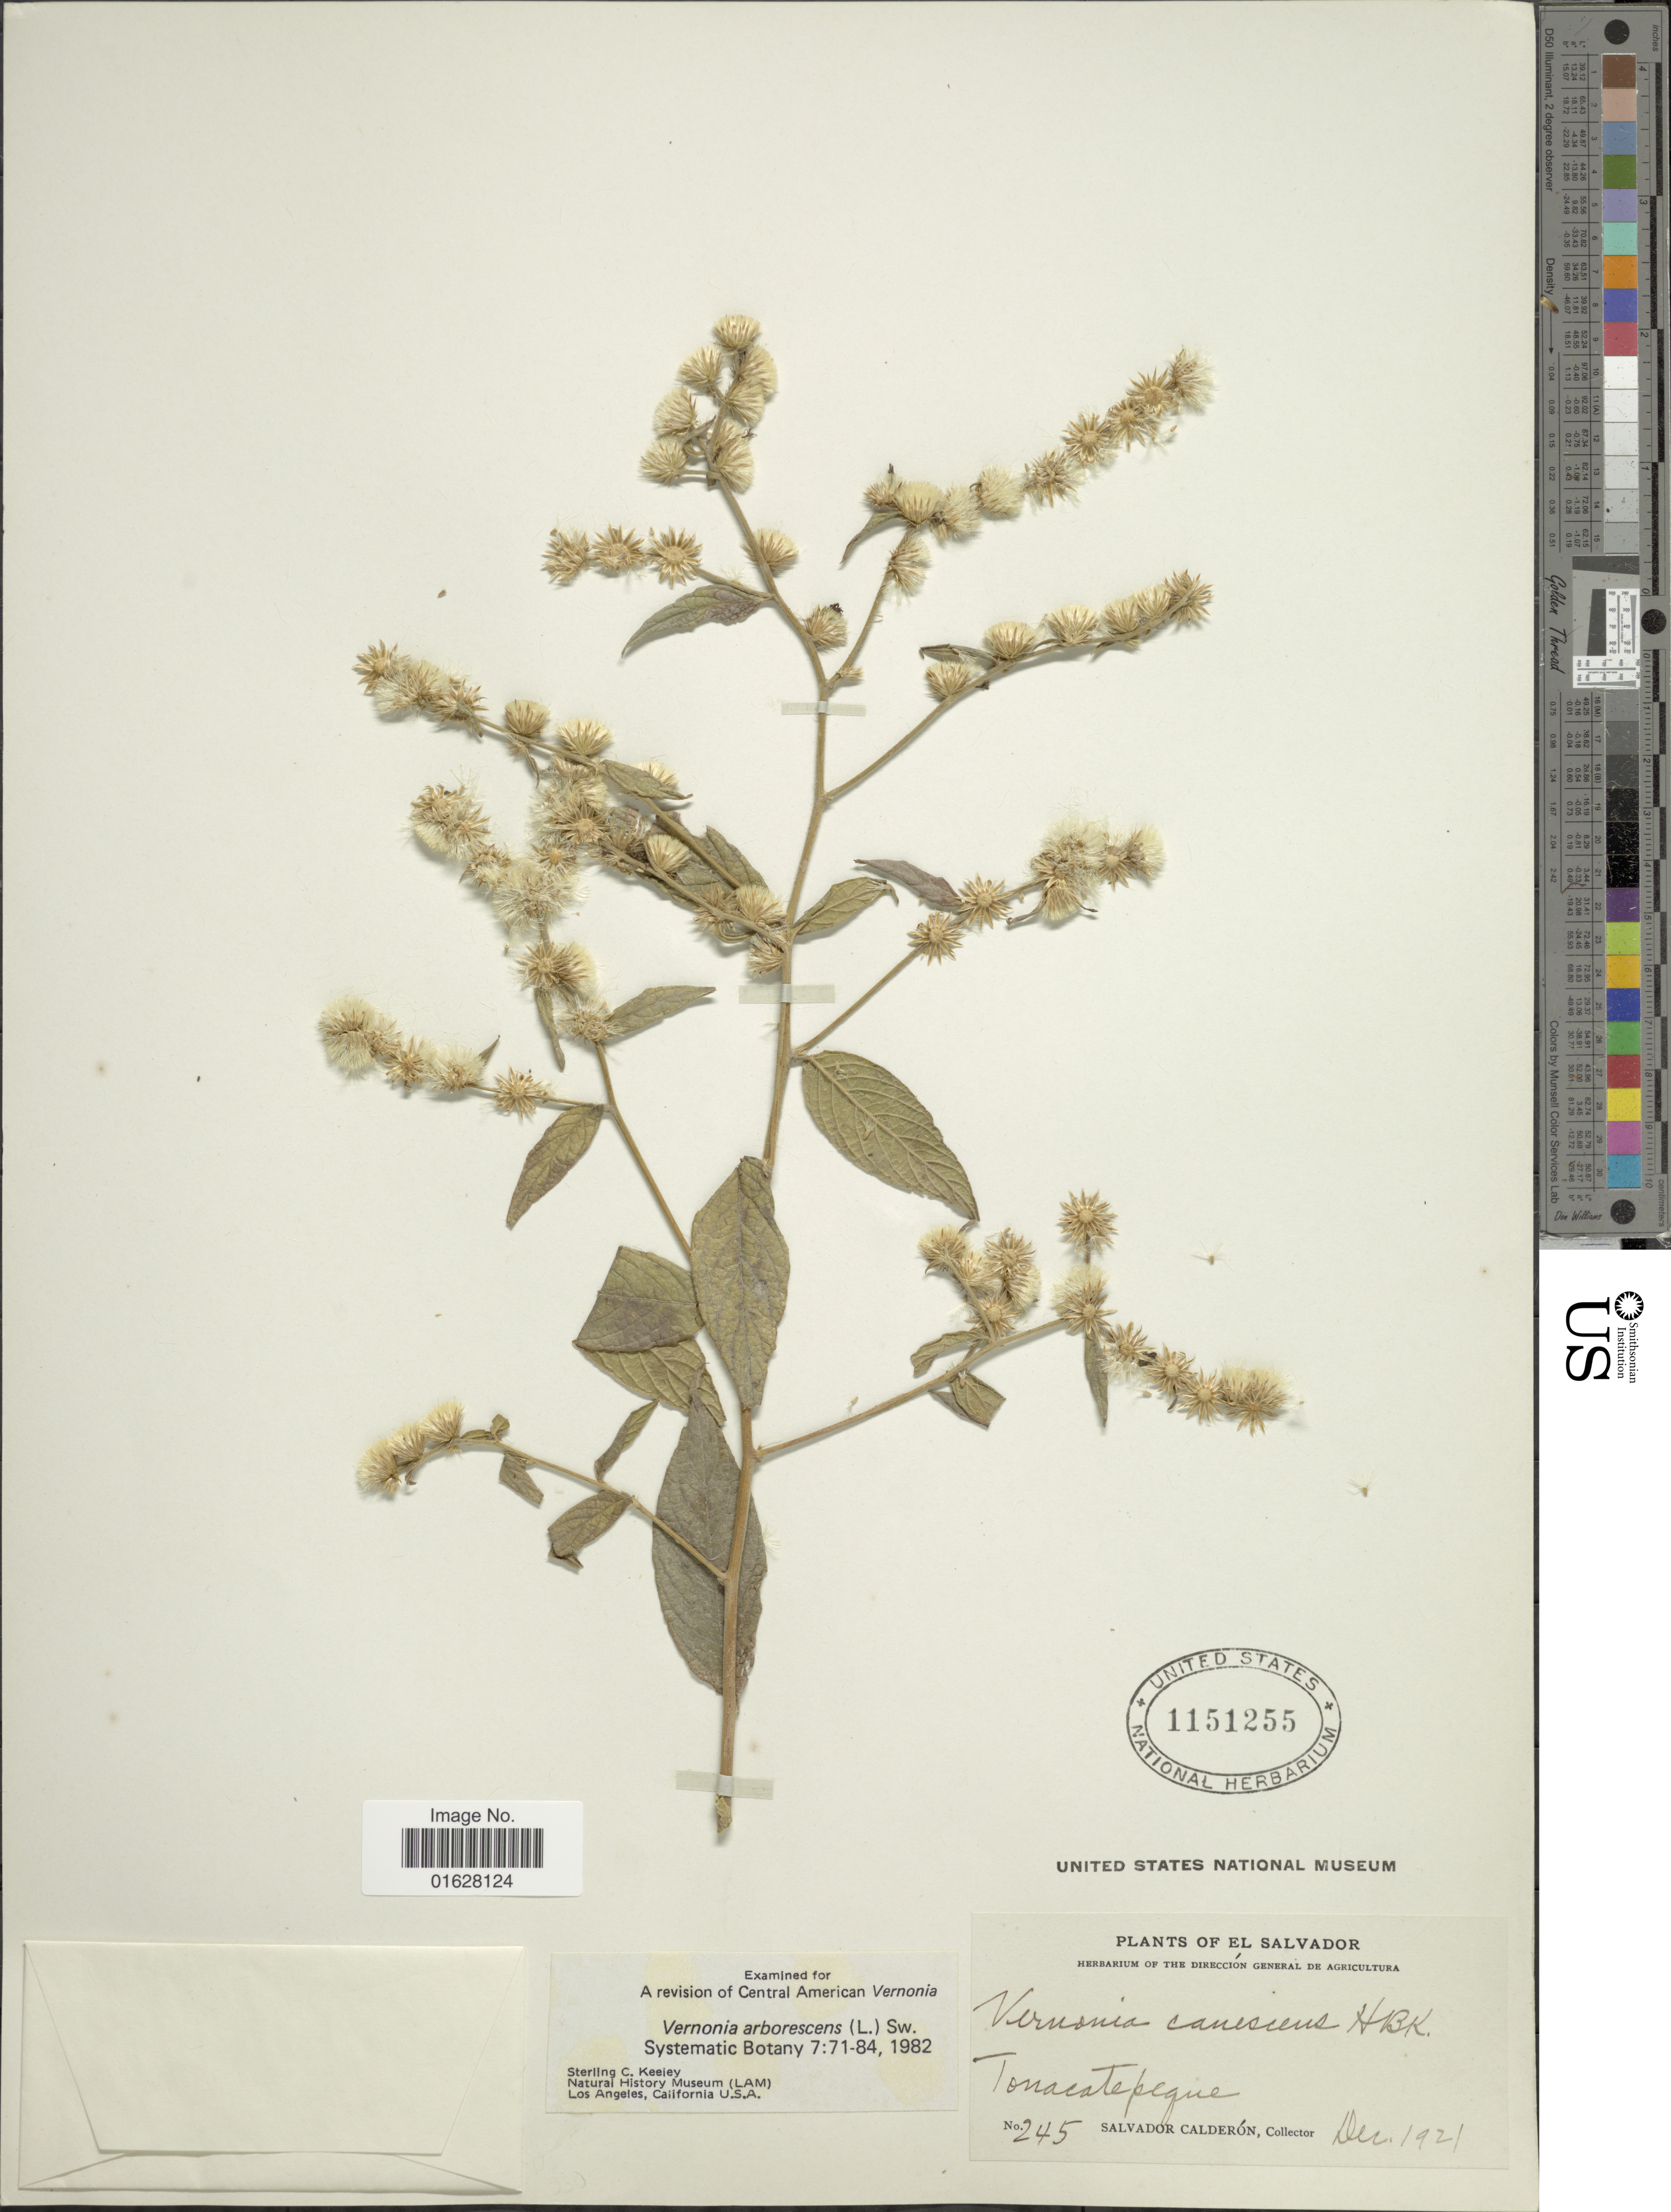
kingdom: Plantae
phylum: Tracheophyta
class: Magnoliopsida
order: Asterales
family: Asteraceae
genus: Lepidaploa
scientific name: Lepidaploa canescens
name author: (Kunth) H. Rob.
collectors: S. Calderón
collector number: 245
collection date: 1921-12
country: El Salvador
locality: El Salvador. Tonacatepeque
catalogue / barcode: US 1151255